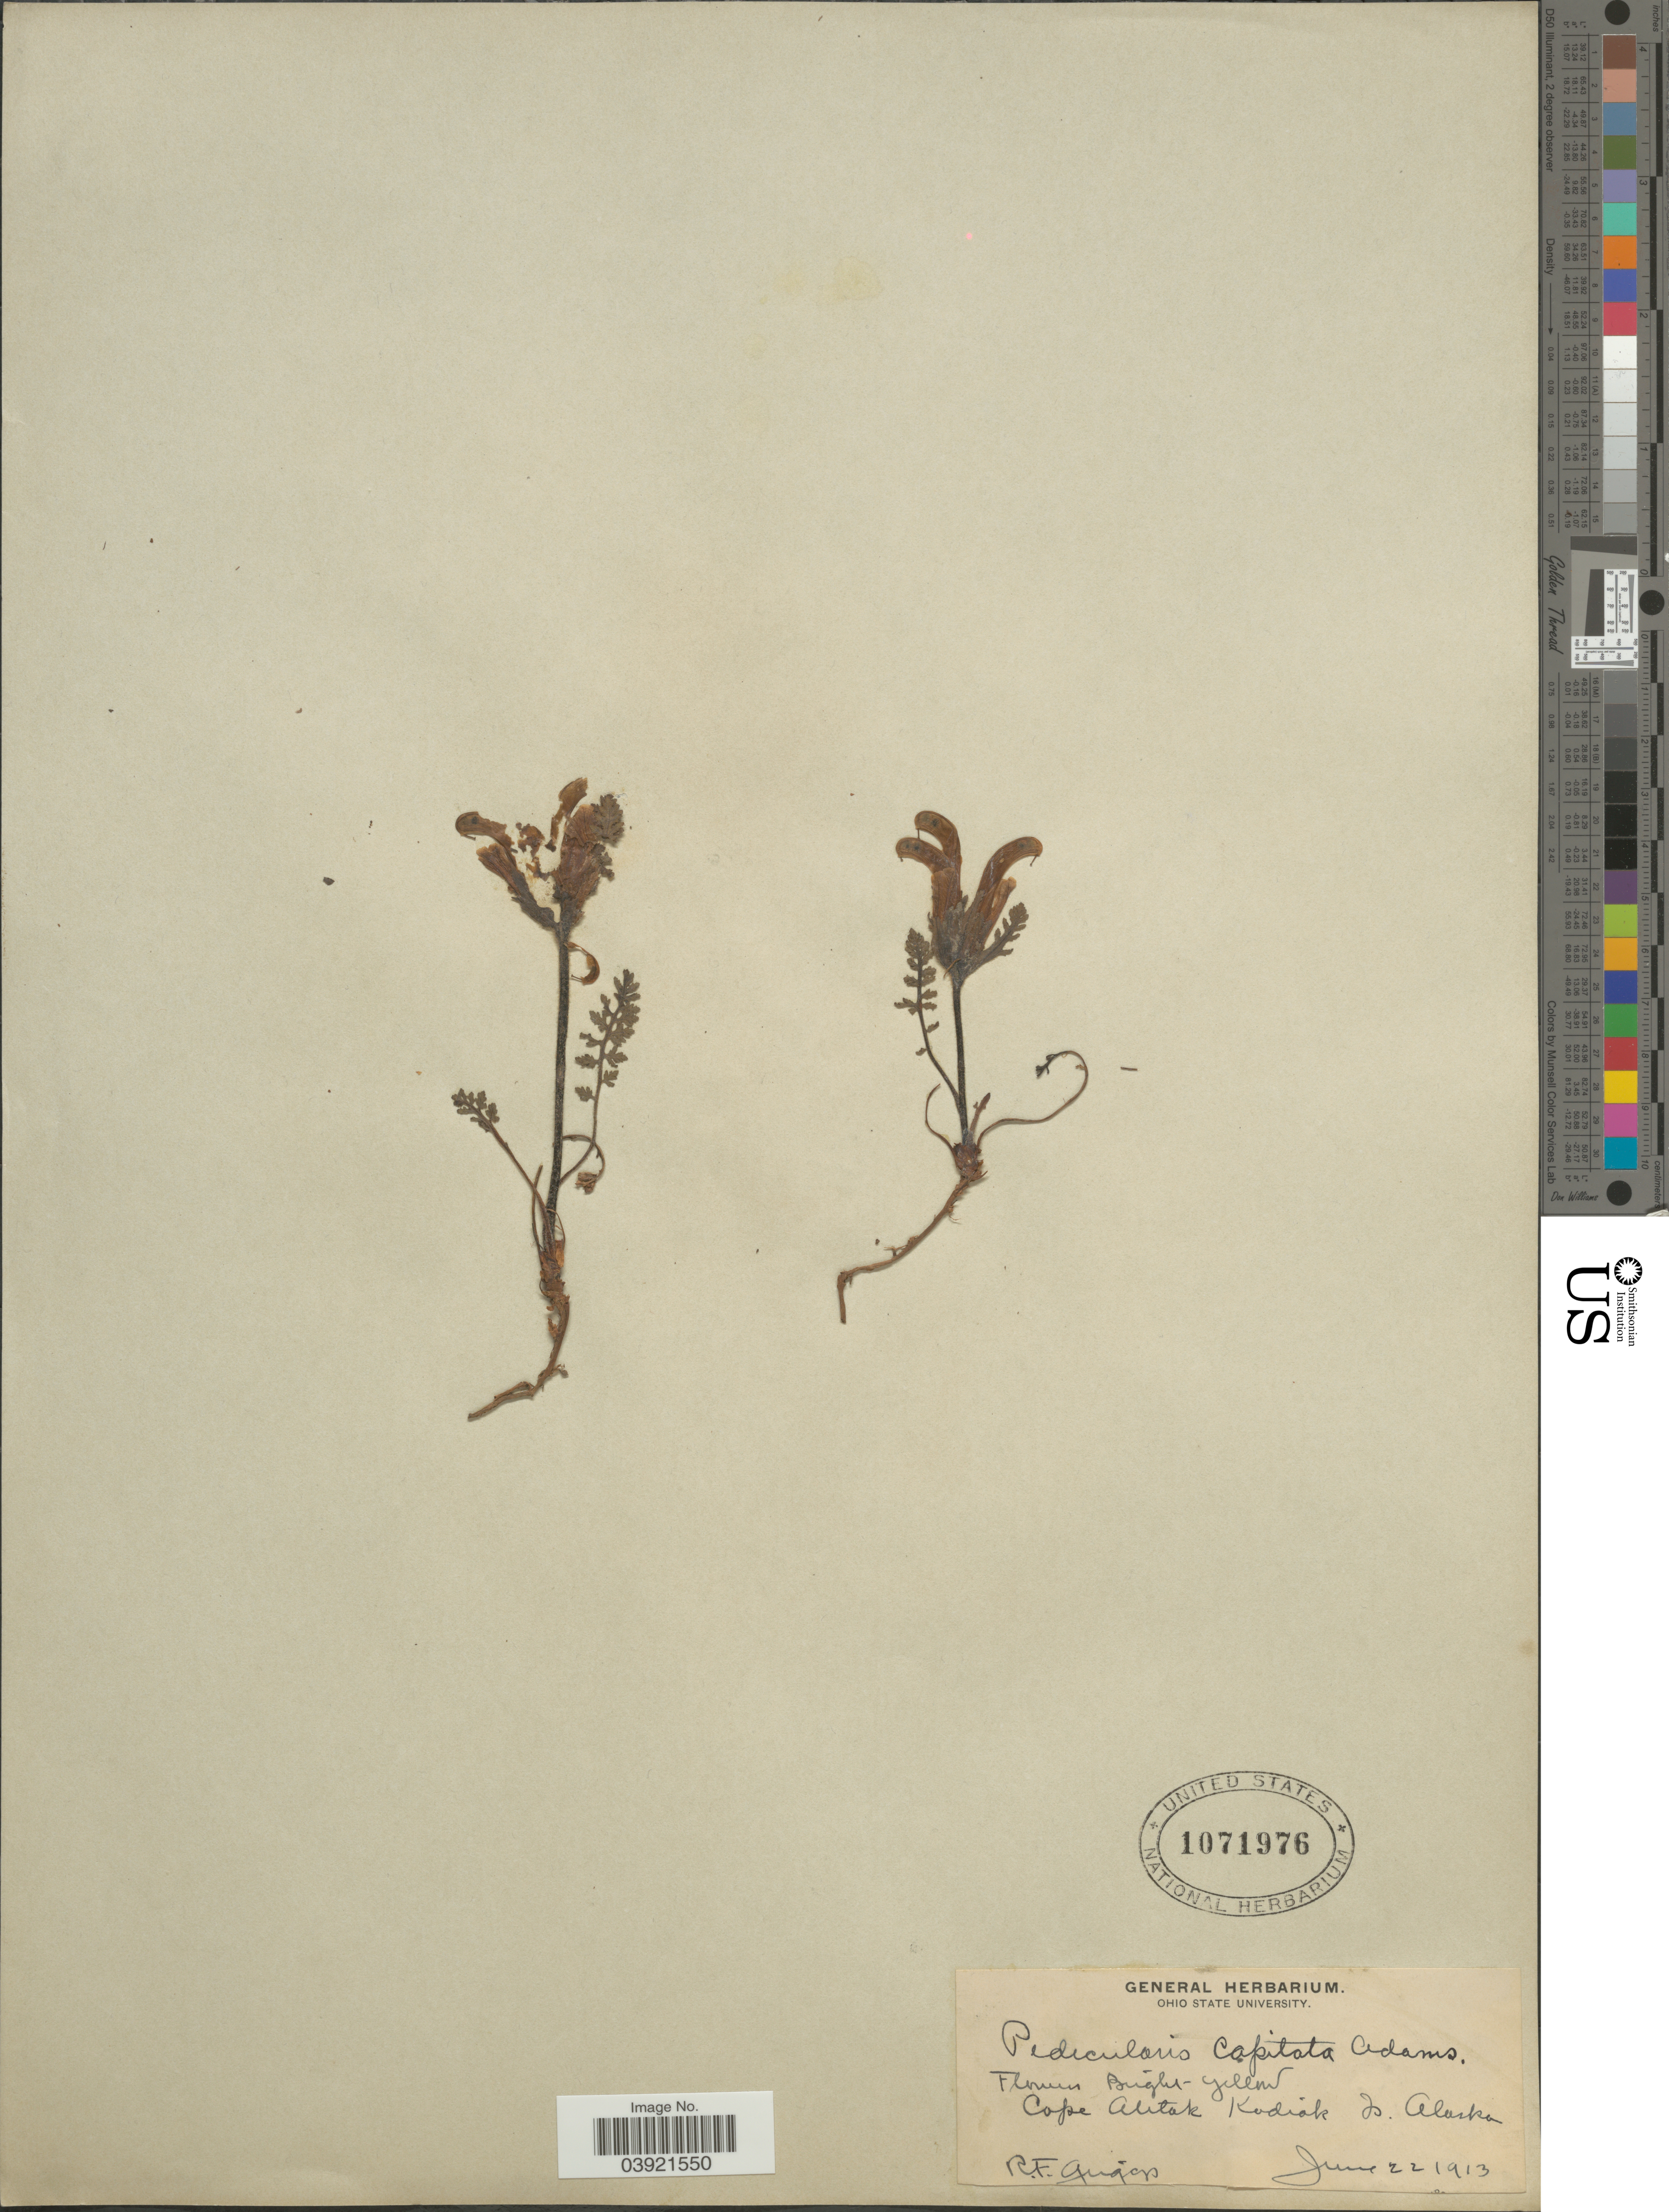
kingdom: Plantae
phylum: Tracheophyta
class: Magnoliopsida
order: Lamiales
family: Orobanchaceae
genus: Pedicularis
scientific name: Pedicularis capitata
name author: Adams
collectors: R. F. Griggs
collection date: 1913-06-22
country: United States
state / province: Alaska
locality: Cape Alitak Kodiak Is.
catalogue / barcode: US 1071976